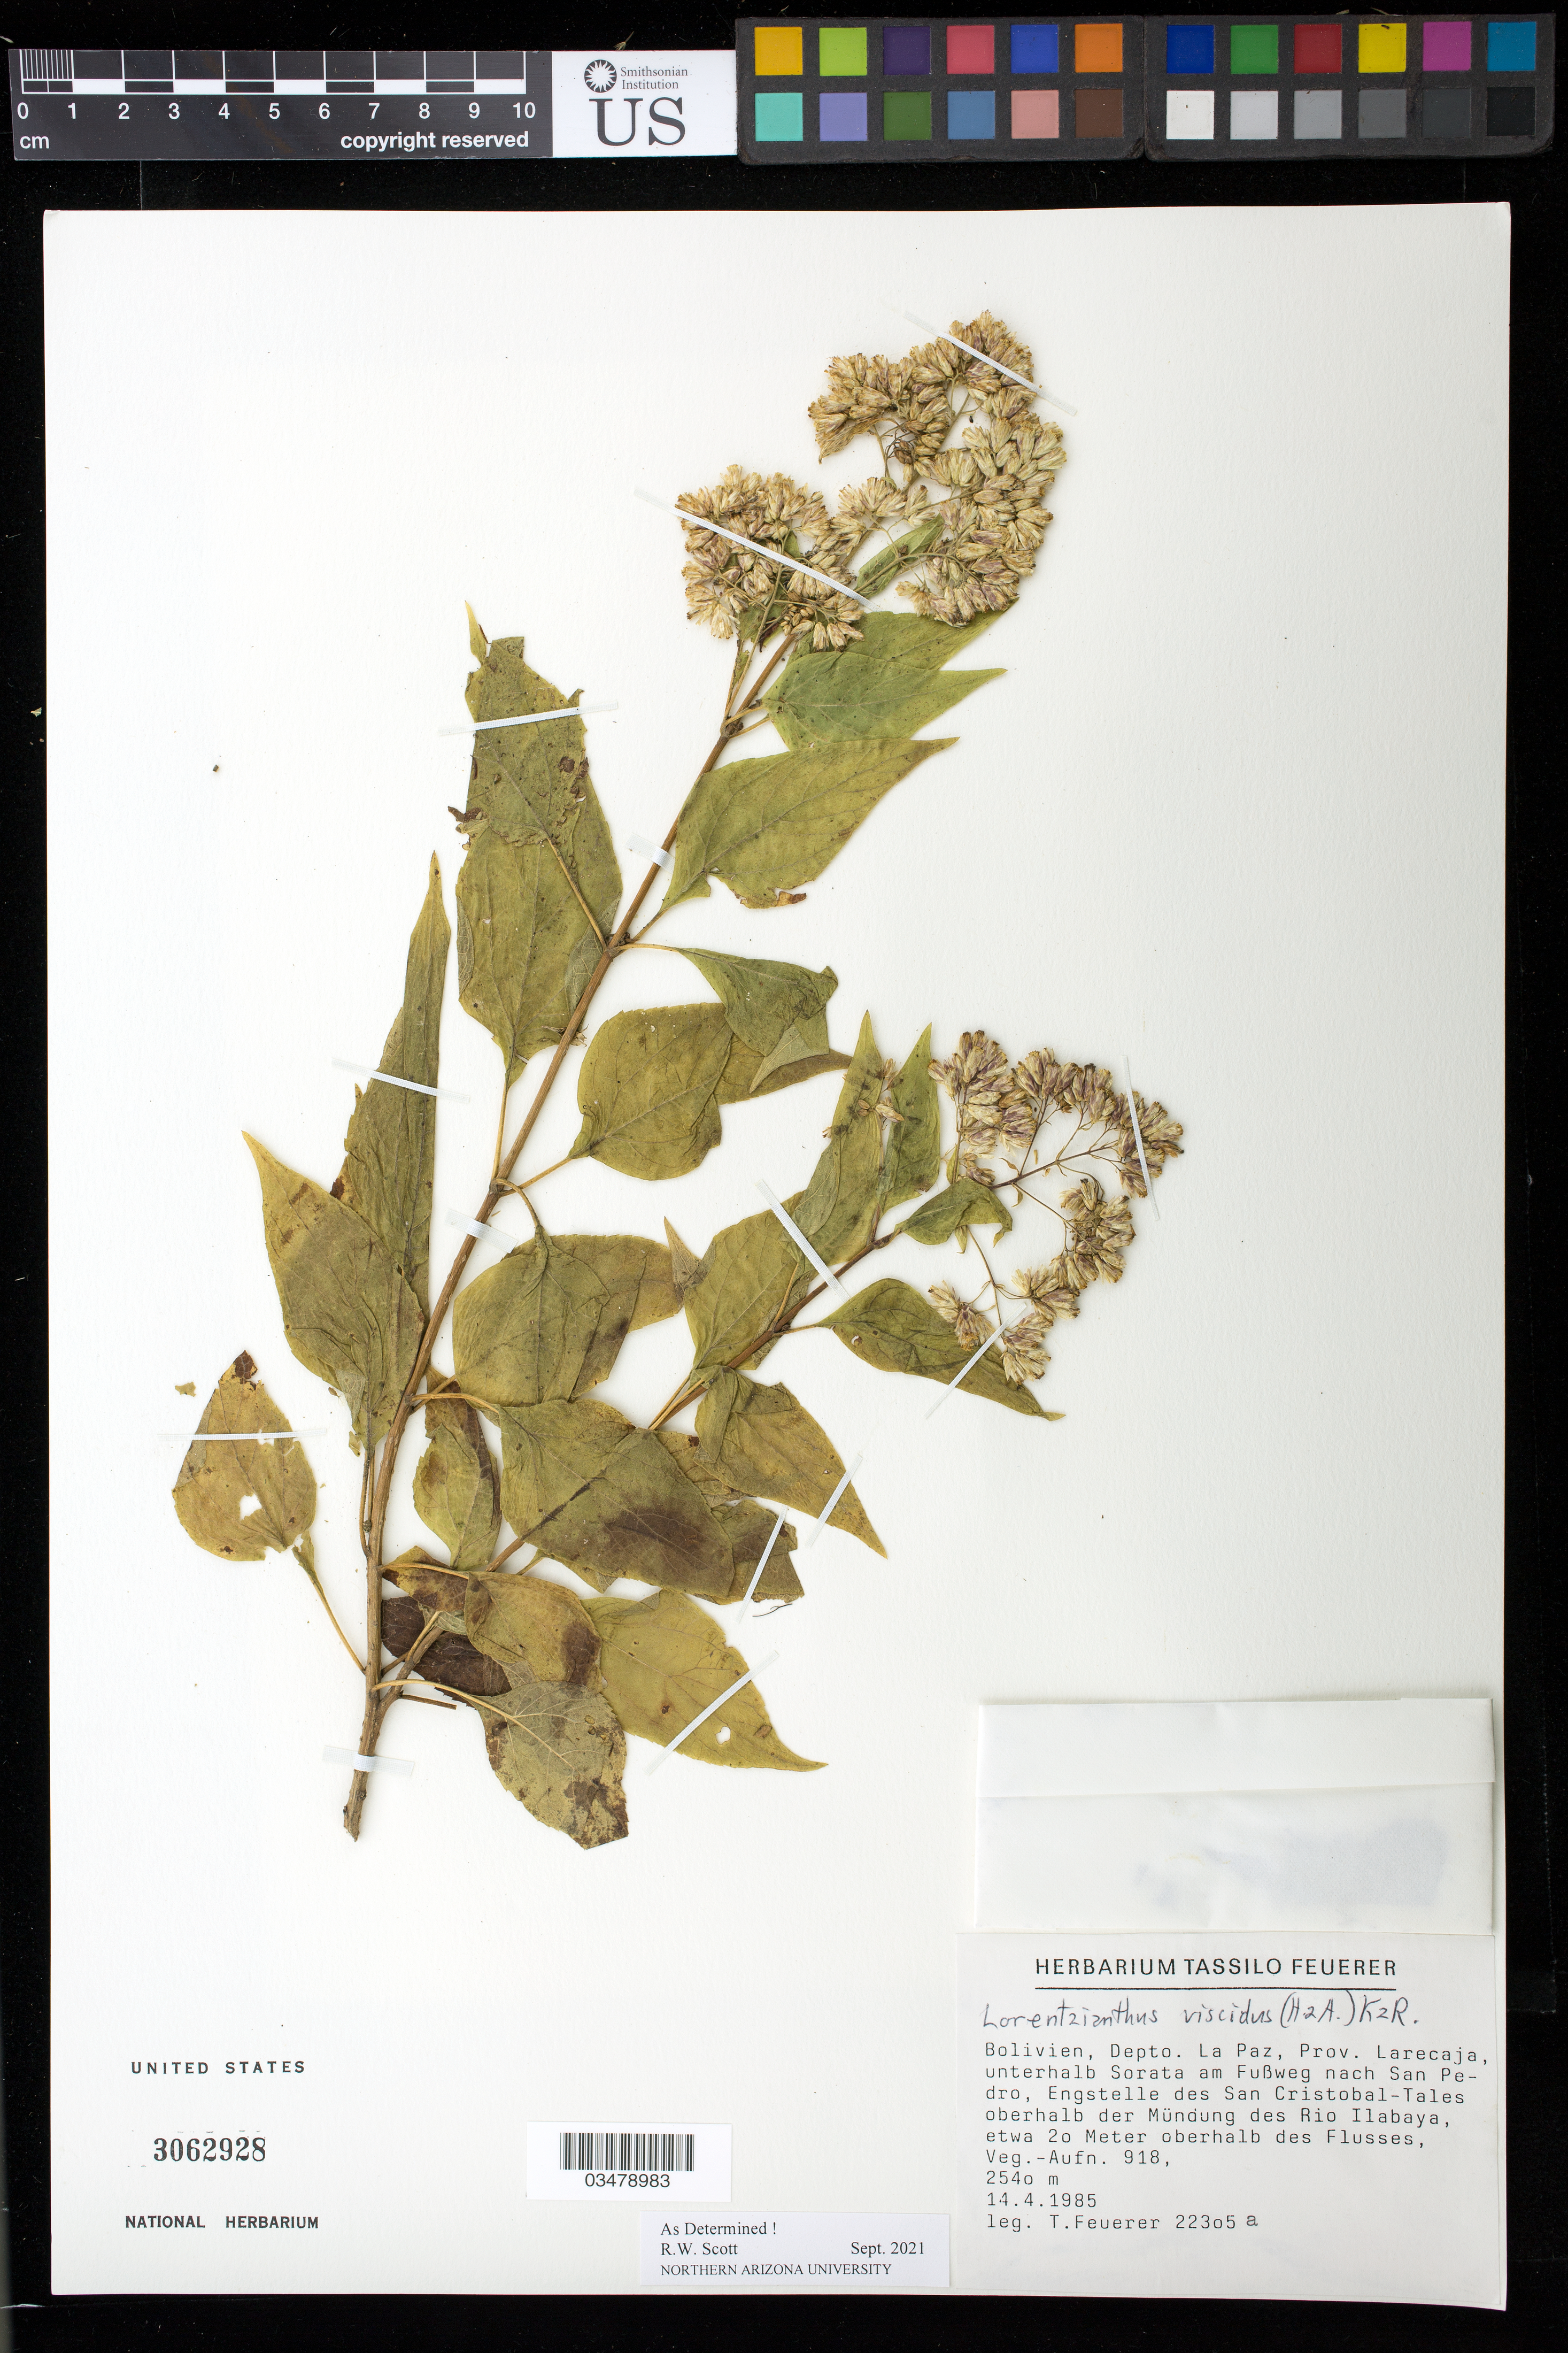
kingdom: Plantae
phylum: Tracheophyta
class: Magnoliopsida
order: Asterales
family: Asteraceae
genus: Lorentzianthus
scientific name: Lorentzianthus viscidus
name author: (Hook. & Arn.) R.M. King & H. Rob.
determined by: Scott, R. W.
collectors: T. Feuerer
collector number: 22305 a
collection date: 1985-04-14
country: Bolivia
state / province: La Páz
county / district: Larecaja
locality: unterhalb Sorata am Fussweg nach San Pedro, Engstelle des San Cristobal-Tales oberhalb der Mundung des Rio Ilabaya, etwa 20 meter oberhalb des Flusses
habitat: Veg. Aufn. 918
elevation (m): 2540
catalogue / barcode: US 3962928